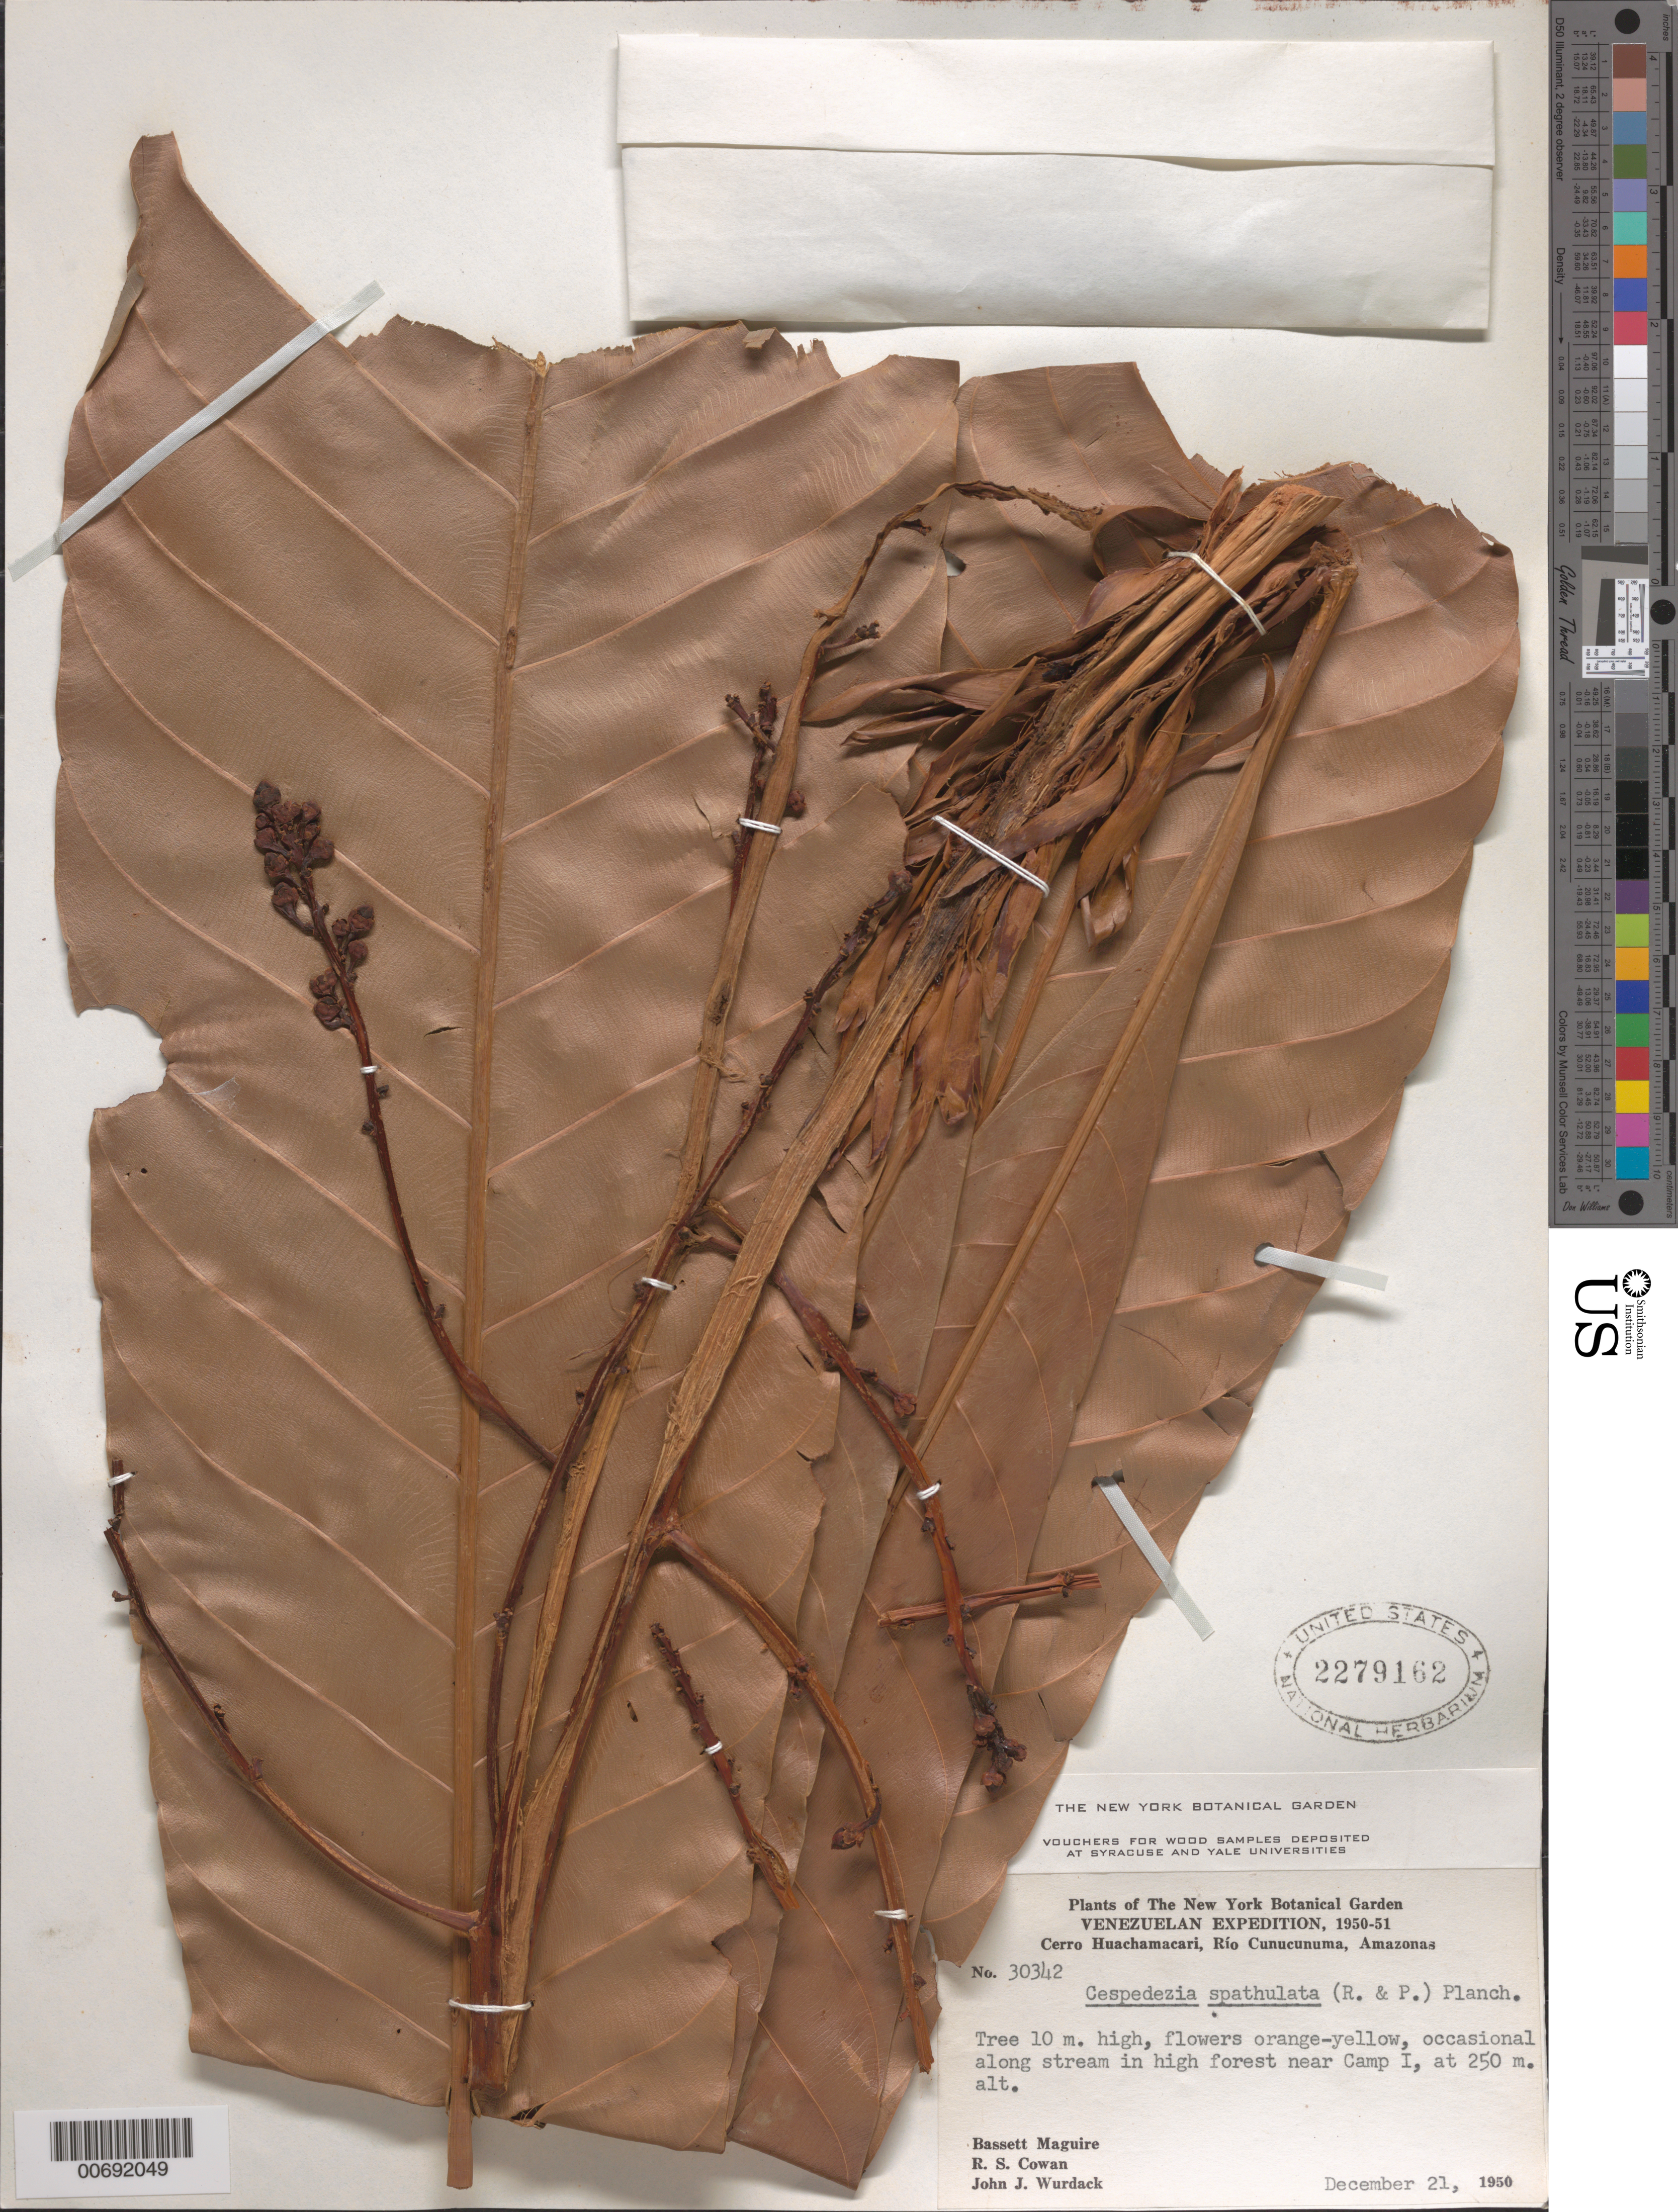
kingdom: Plantae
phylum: Tracheophyta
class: Magnoliopsida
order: Malpighiales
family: Ochnaceae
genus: Cespedesia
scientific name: Cespedesia spathulata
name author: (Ruiz & Pav.) Planch.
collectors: B. Maguire, R. S. Cowan & J. J. Wurdack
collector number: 30342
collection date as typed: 21-Dec-50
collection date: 1950-12-21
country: Venezuela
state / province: Amazonas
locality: Río Cunucunuma, Camp I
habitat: Along stream in high forest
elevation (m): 250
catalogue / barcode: US 2279162